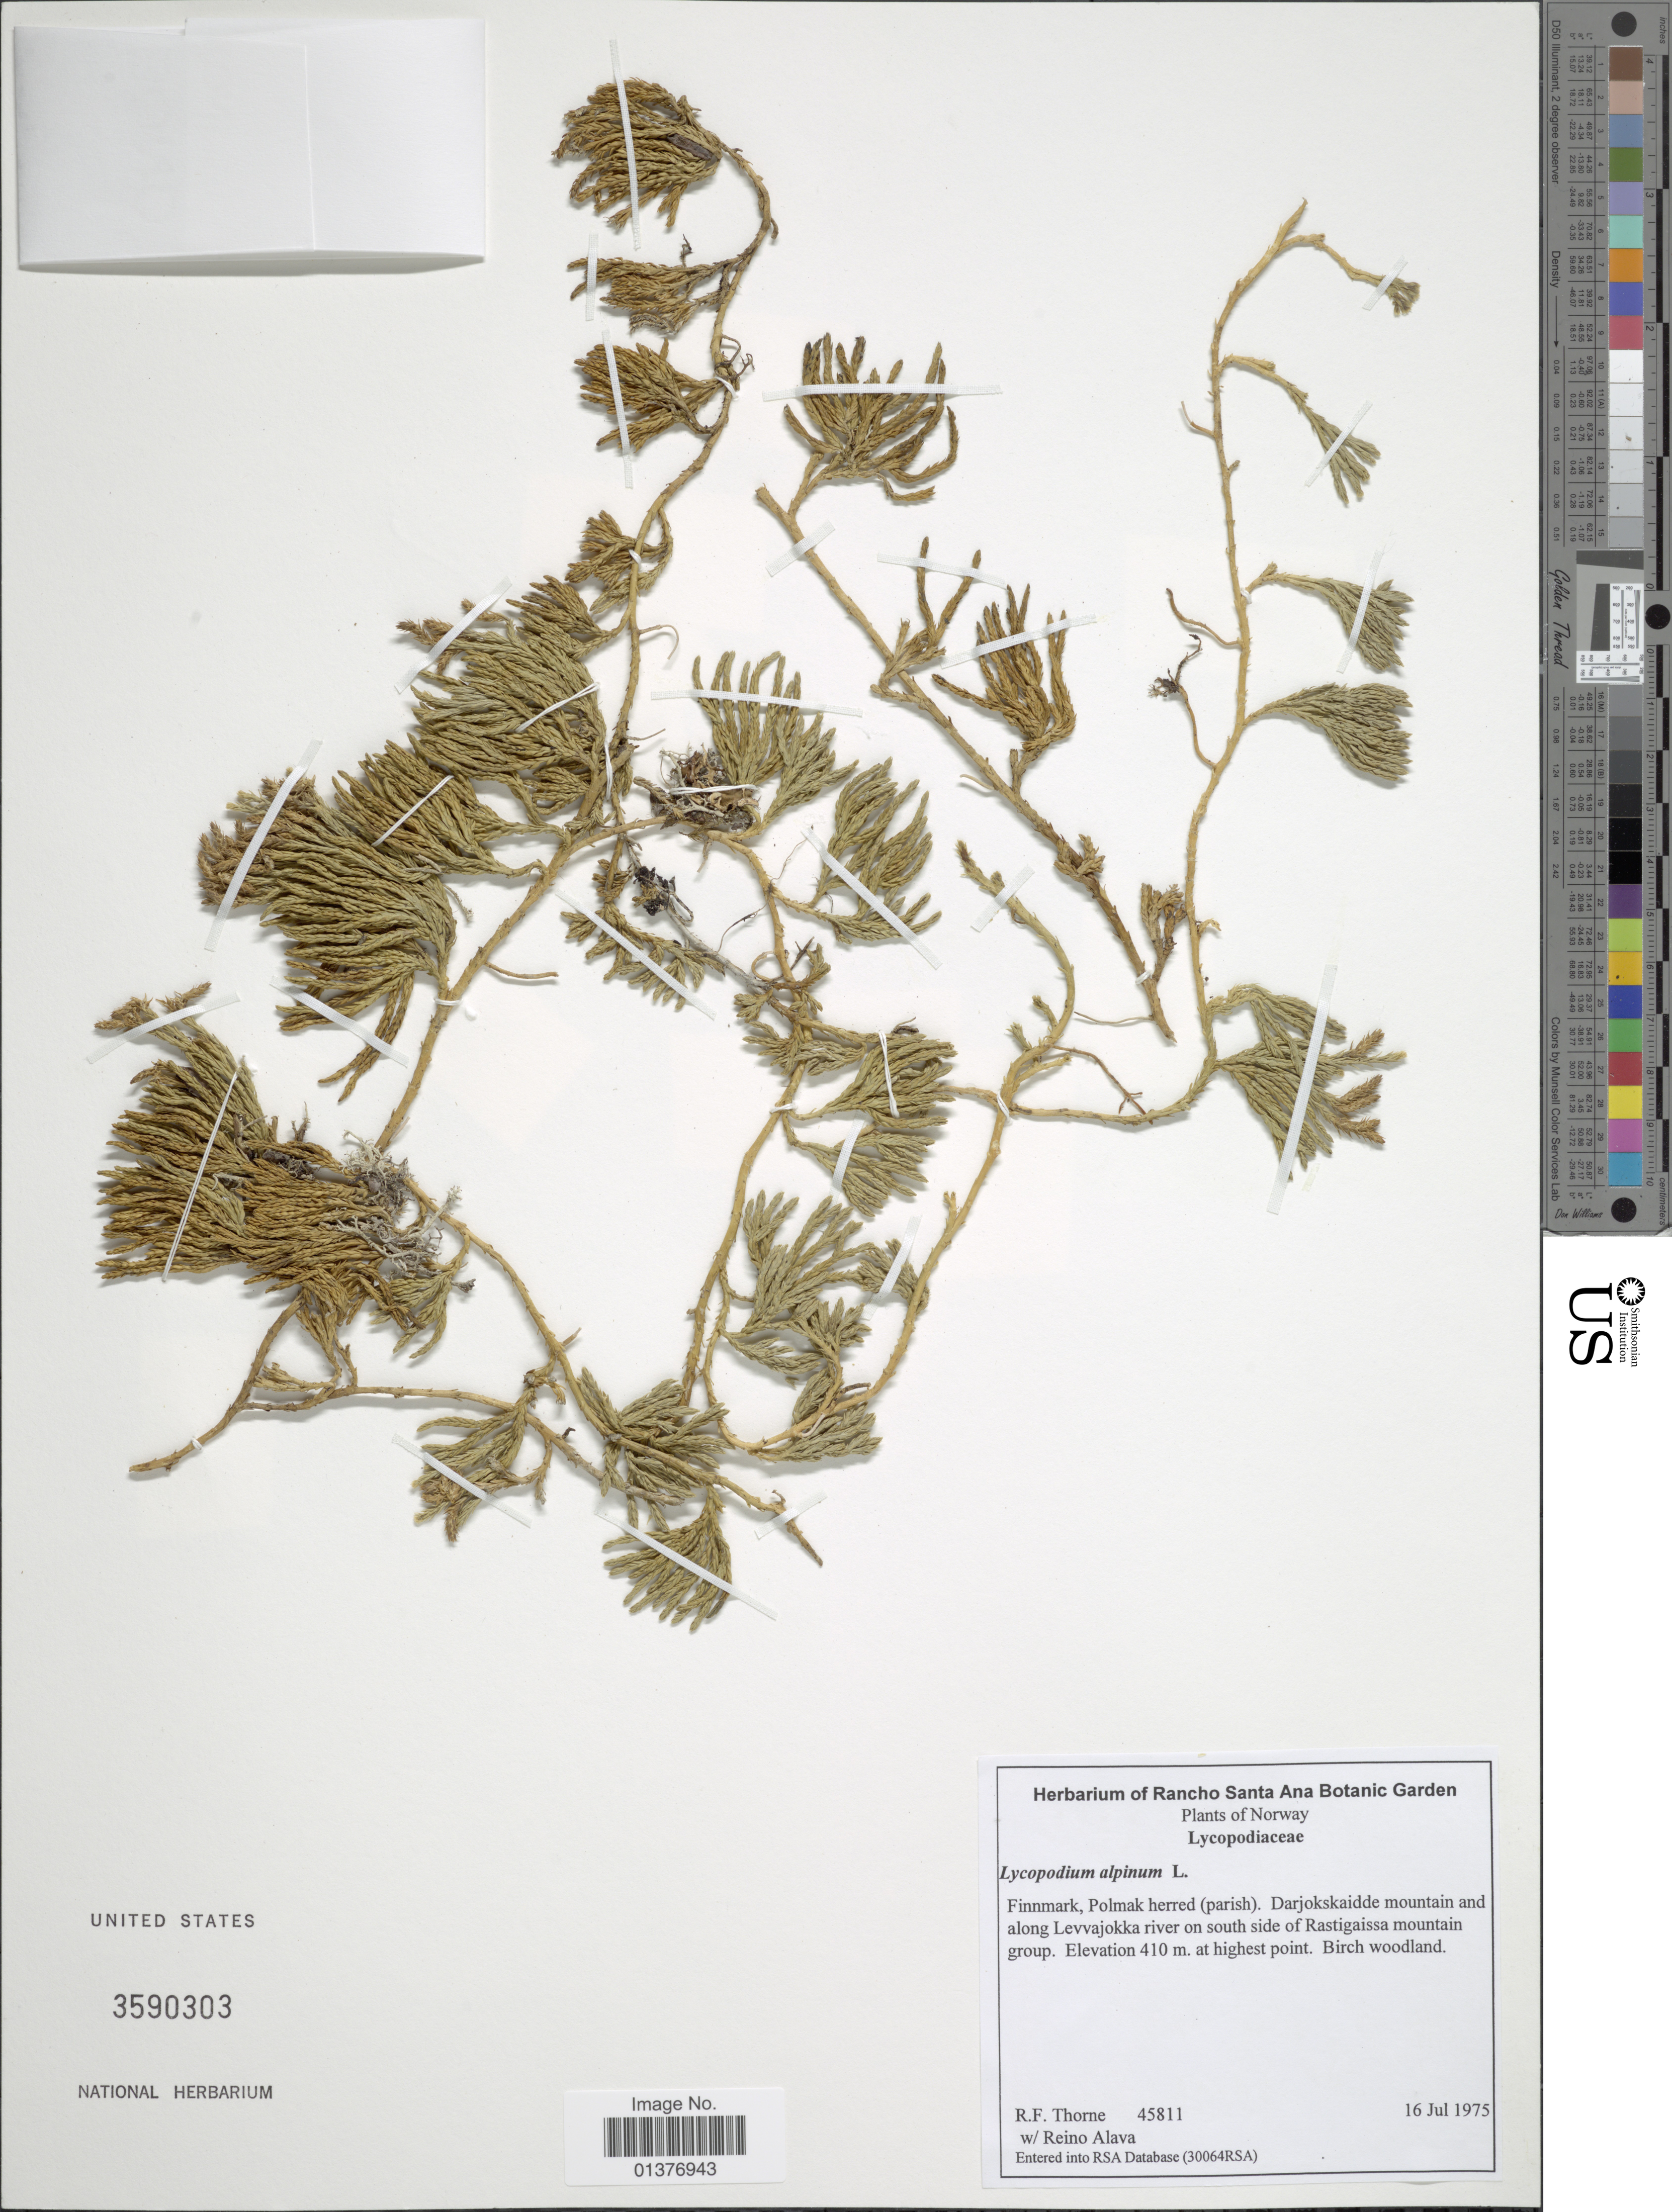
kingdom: Plantae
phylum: Tracheophyta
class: Lycopodiopsida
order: Lycopodiales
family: Lycopodiaceae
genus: Diphasiastrum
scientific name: Diphasiastrum alpinum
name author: (L.) Holub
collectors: R. F. Thorne & R. O. Alava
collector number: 45811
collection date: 1975-07-16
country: Norway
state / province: Finnmark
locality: Polmak herred(parish), Darjokskaidde mountain and along Levvajokka river on south side of Rasigaissa mountain group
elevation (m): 410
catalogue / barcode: US 3590303